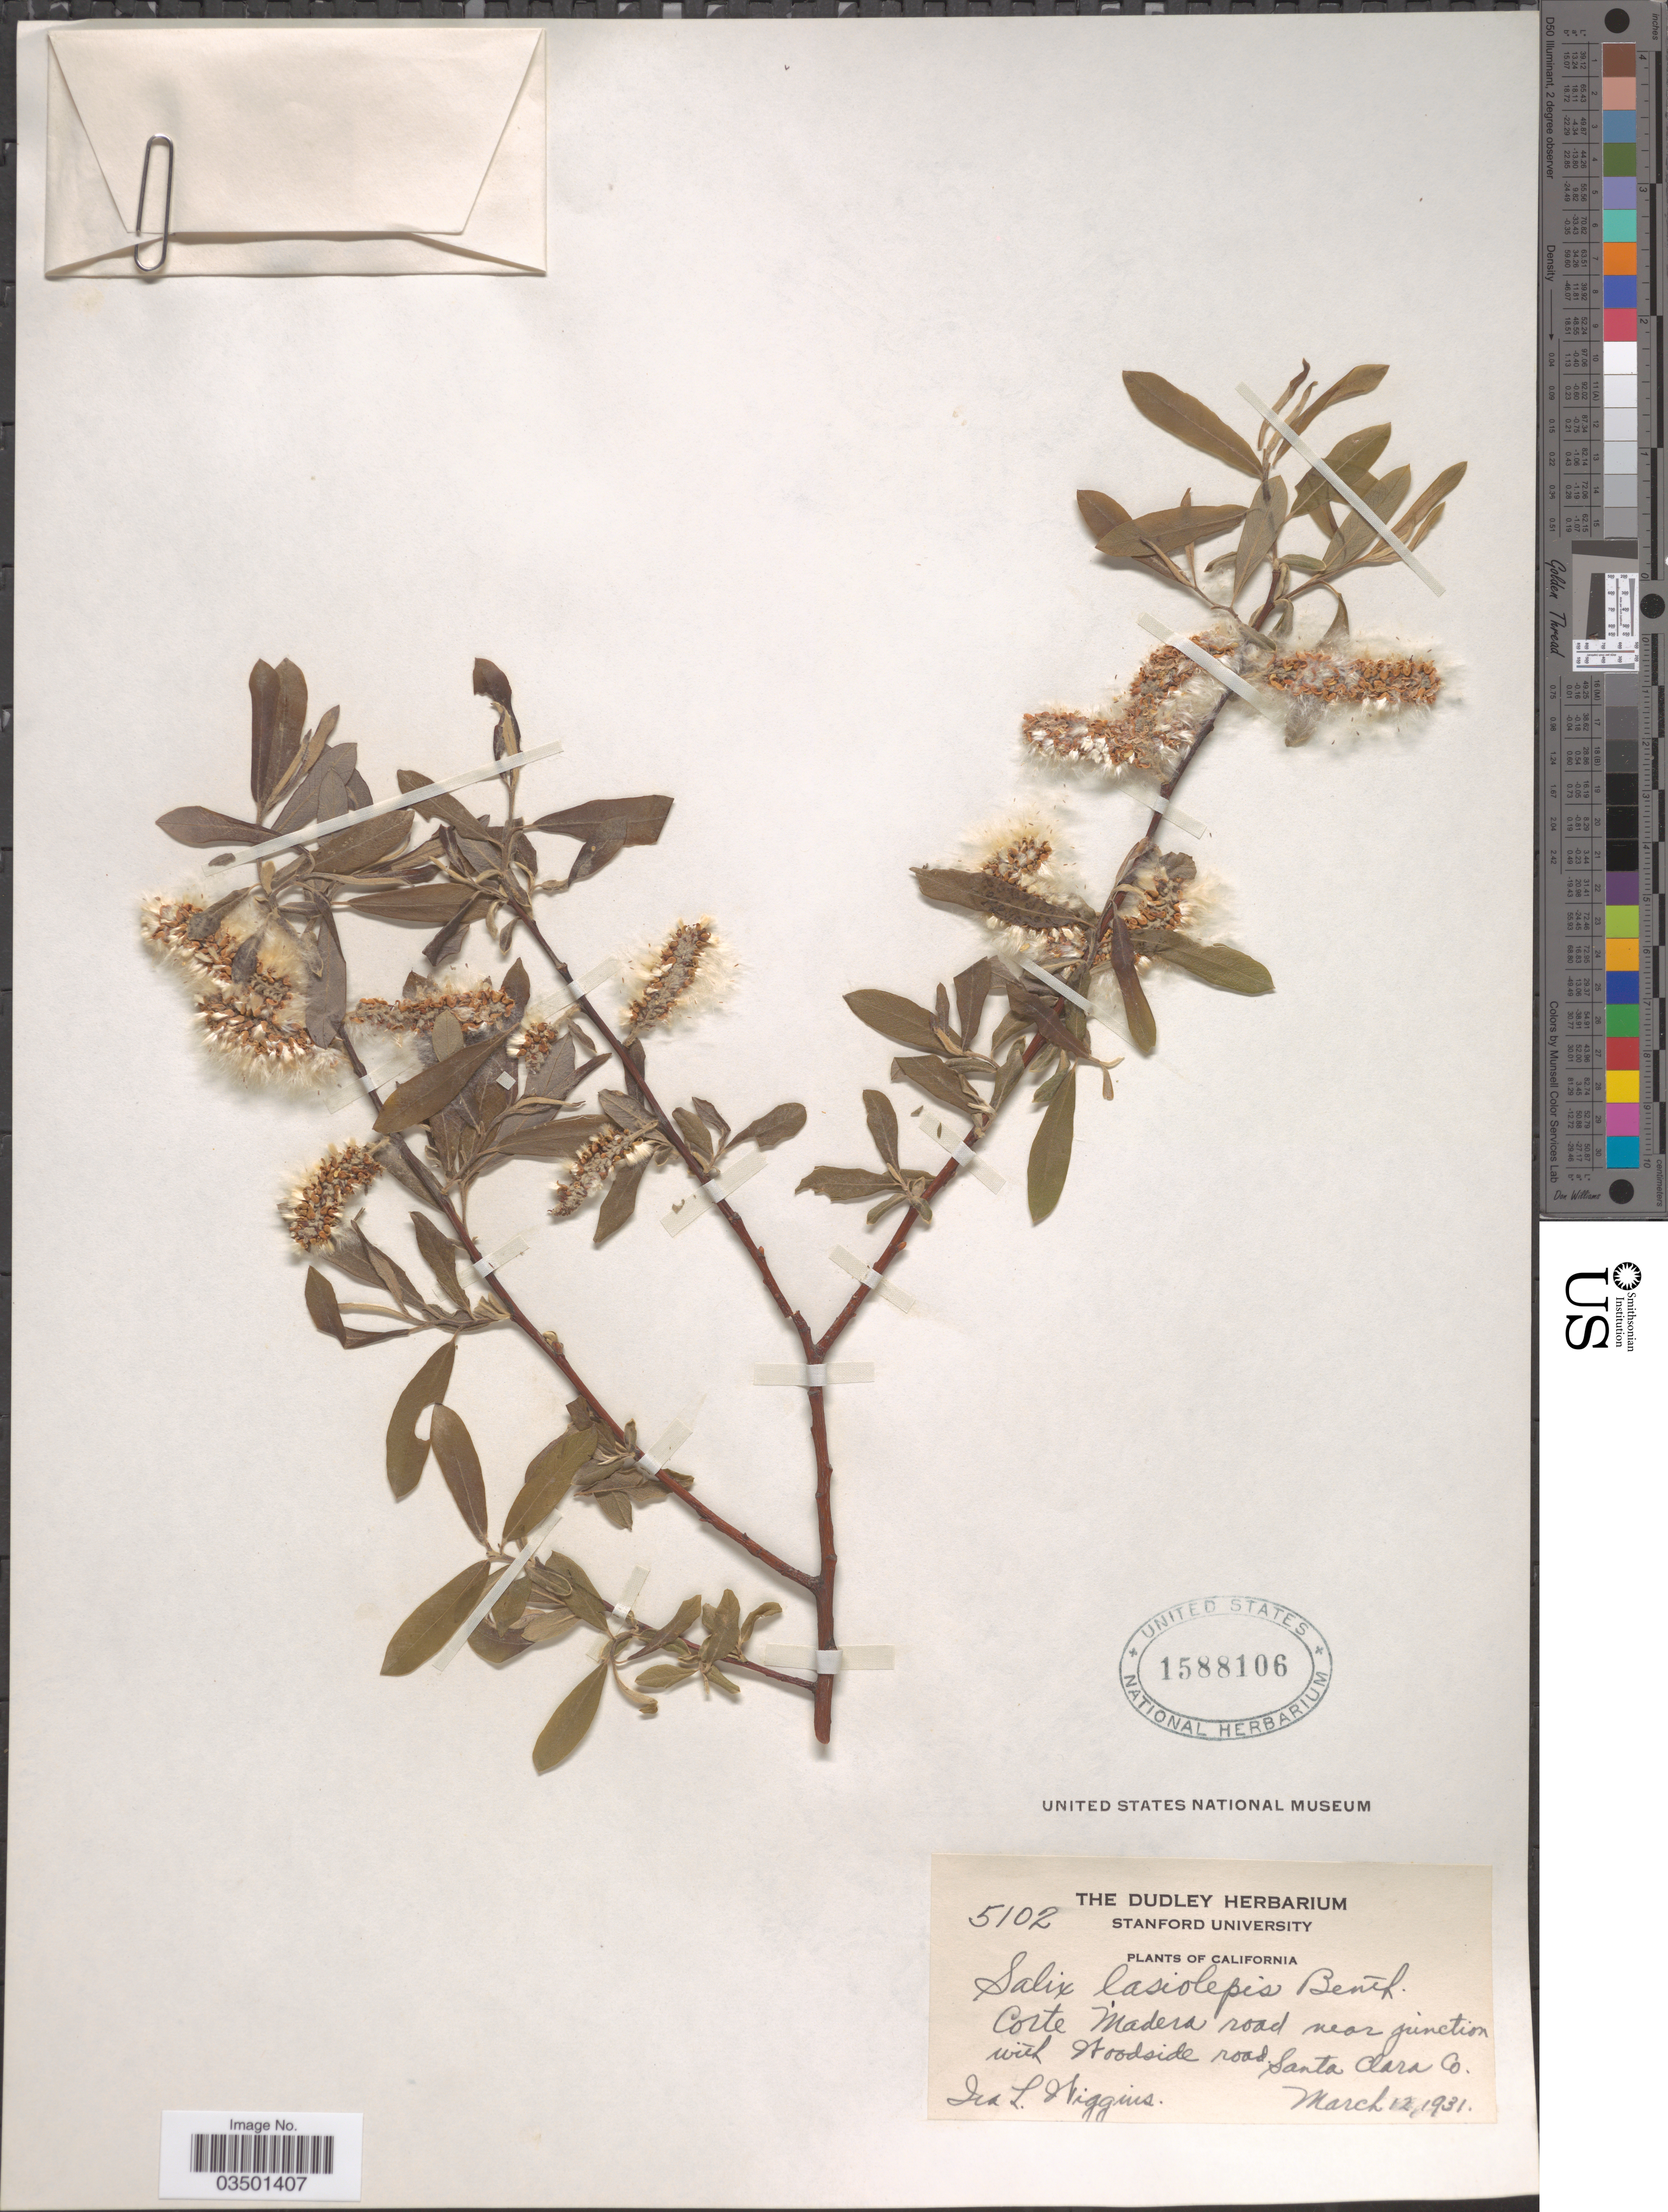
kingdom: Plantae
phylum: Tracheophyta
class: Magnoliopsida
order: Malpighiales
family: Salicaceae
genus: Salix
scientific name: Salix lasiolepis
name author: Benth.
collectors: I. L. Wiggins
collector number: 5102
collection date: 1931-03-12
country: United States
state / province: California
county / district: Santa Clara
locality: Corte Madera road near junction with Woodside road. Santa Clara Co.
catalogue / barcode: US 1588106